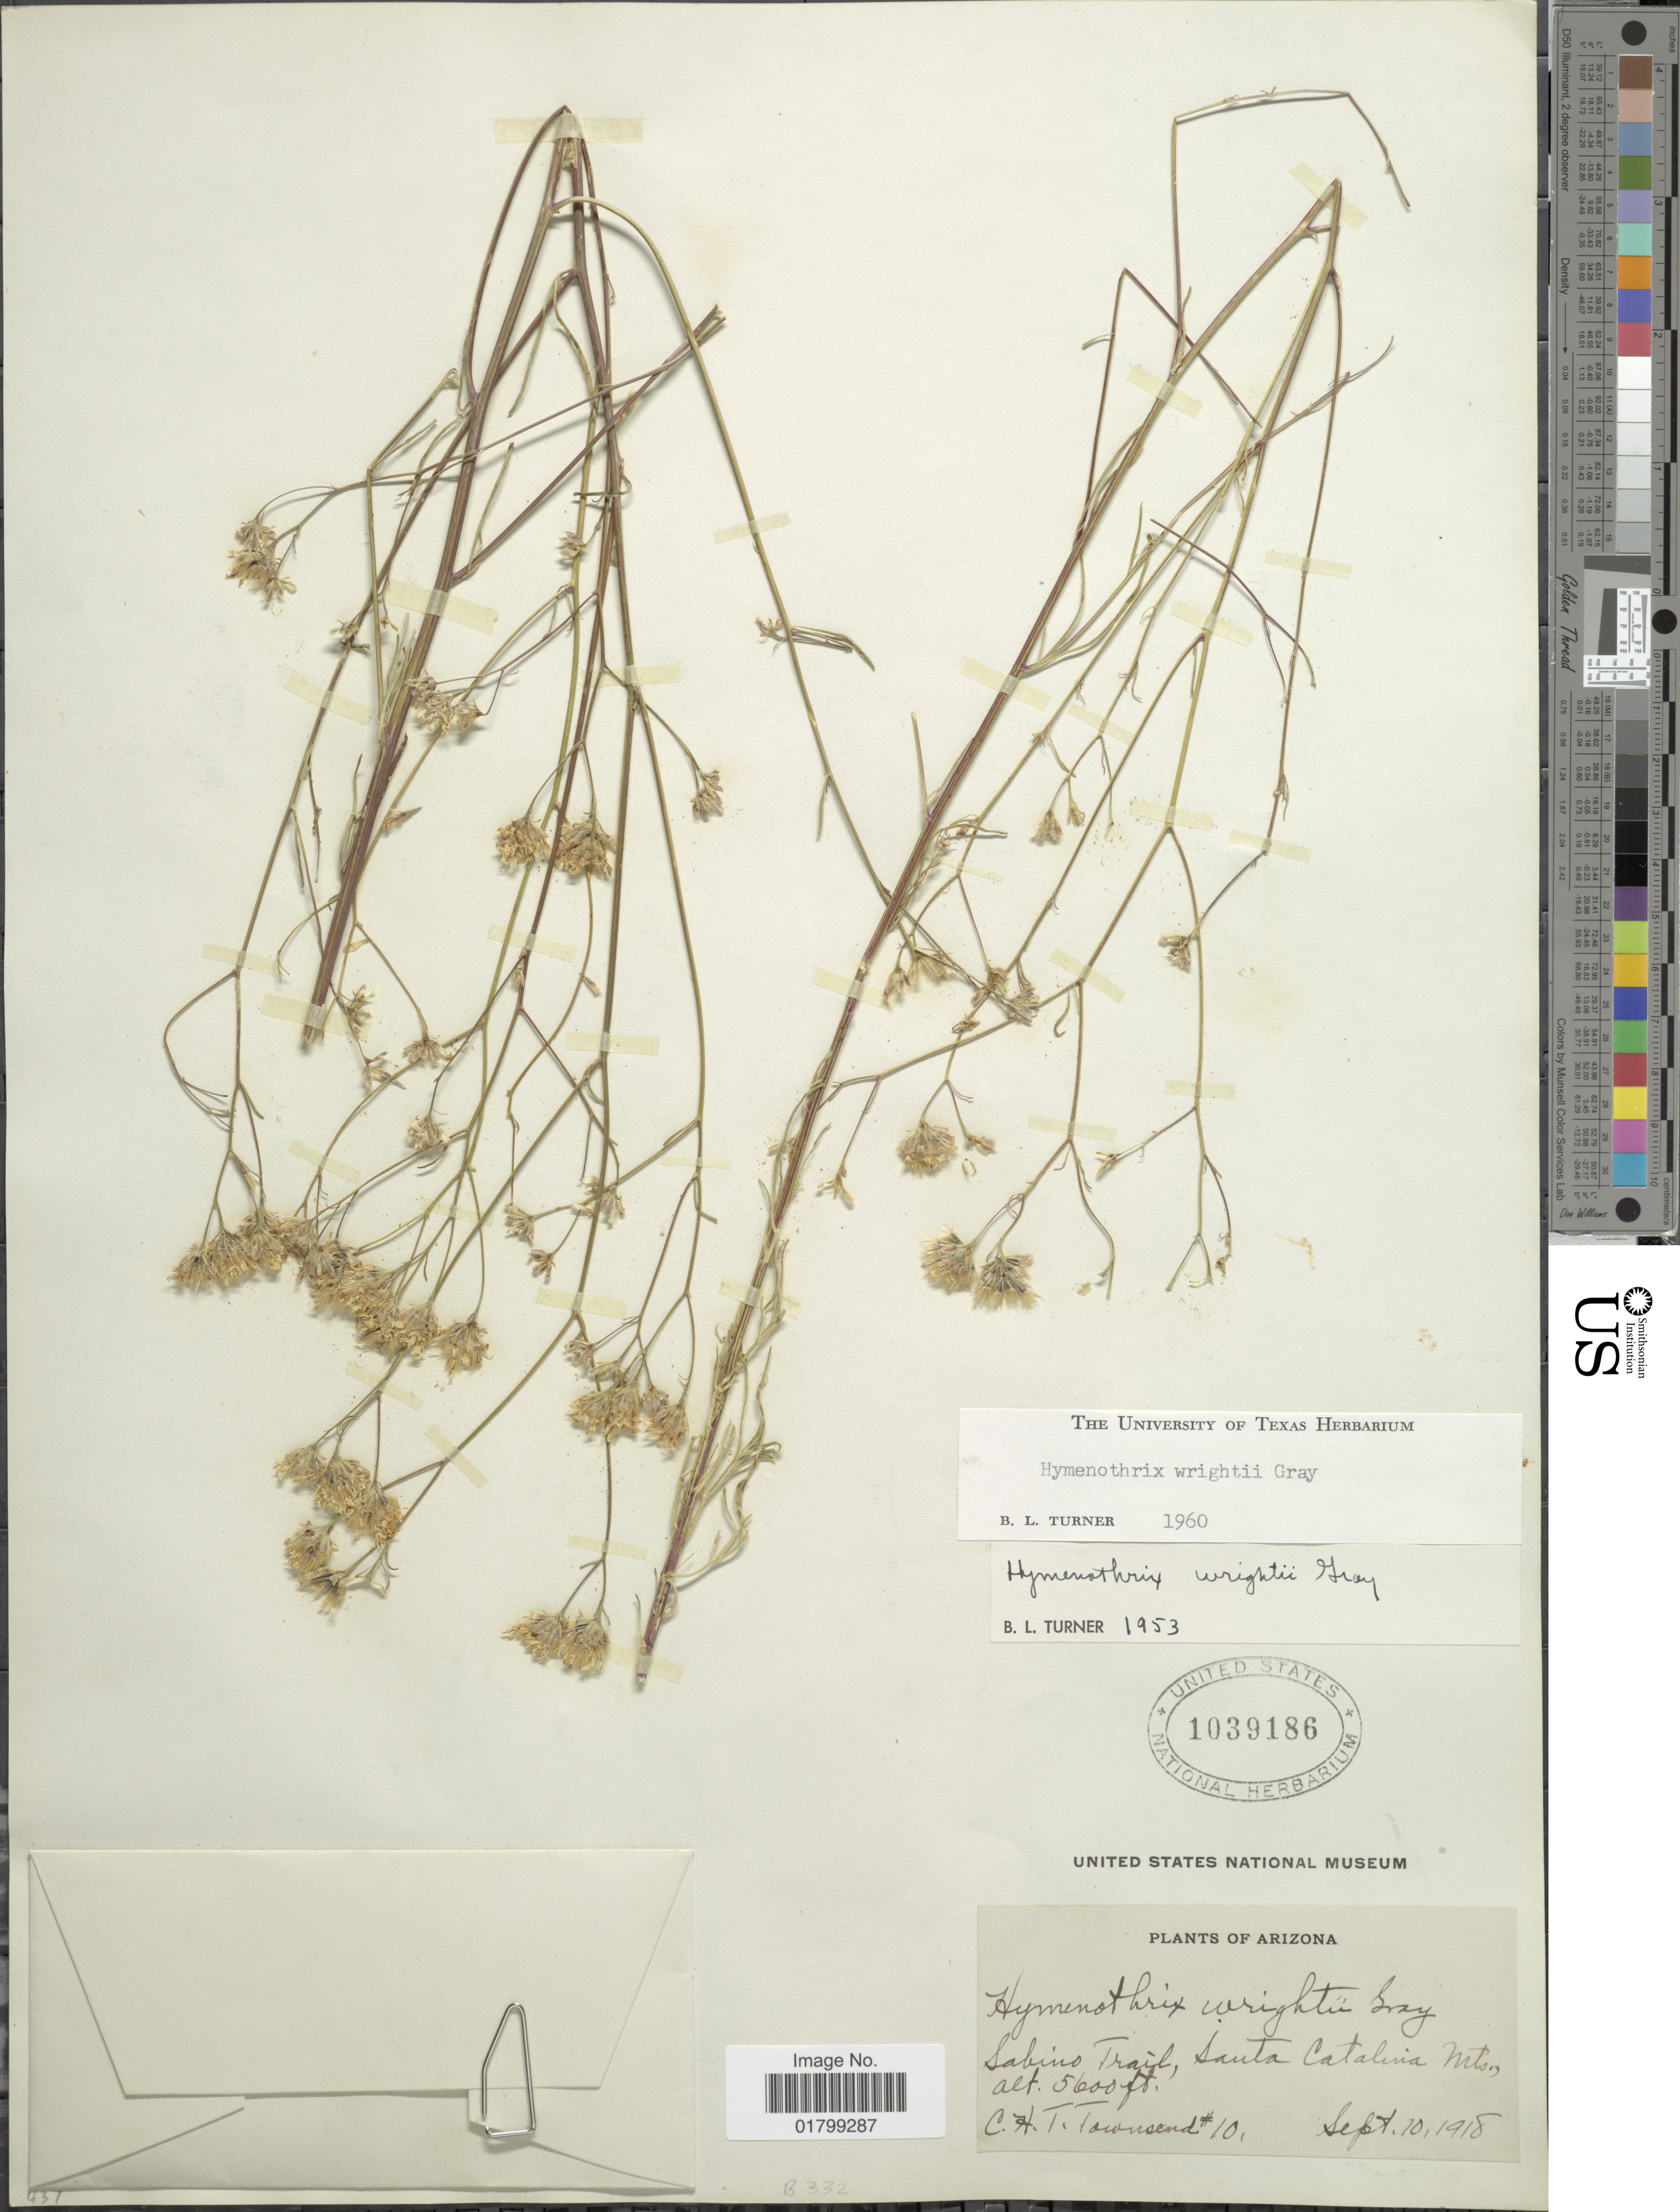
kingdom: Plantae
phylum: Tracheophyta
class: Magnoliopsida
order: Asterales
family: Asteraceae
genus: Hymenothrix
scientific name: Hymenothrix wrightii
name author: A. Gray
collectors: C. H. T. Townsend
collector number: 10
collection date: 1918-09-10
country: United States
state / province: Arizona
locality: Sabino Trail, Santa Catalina Mts.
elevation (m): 1707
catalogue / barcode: US 1039186